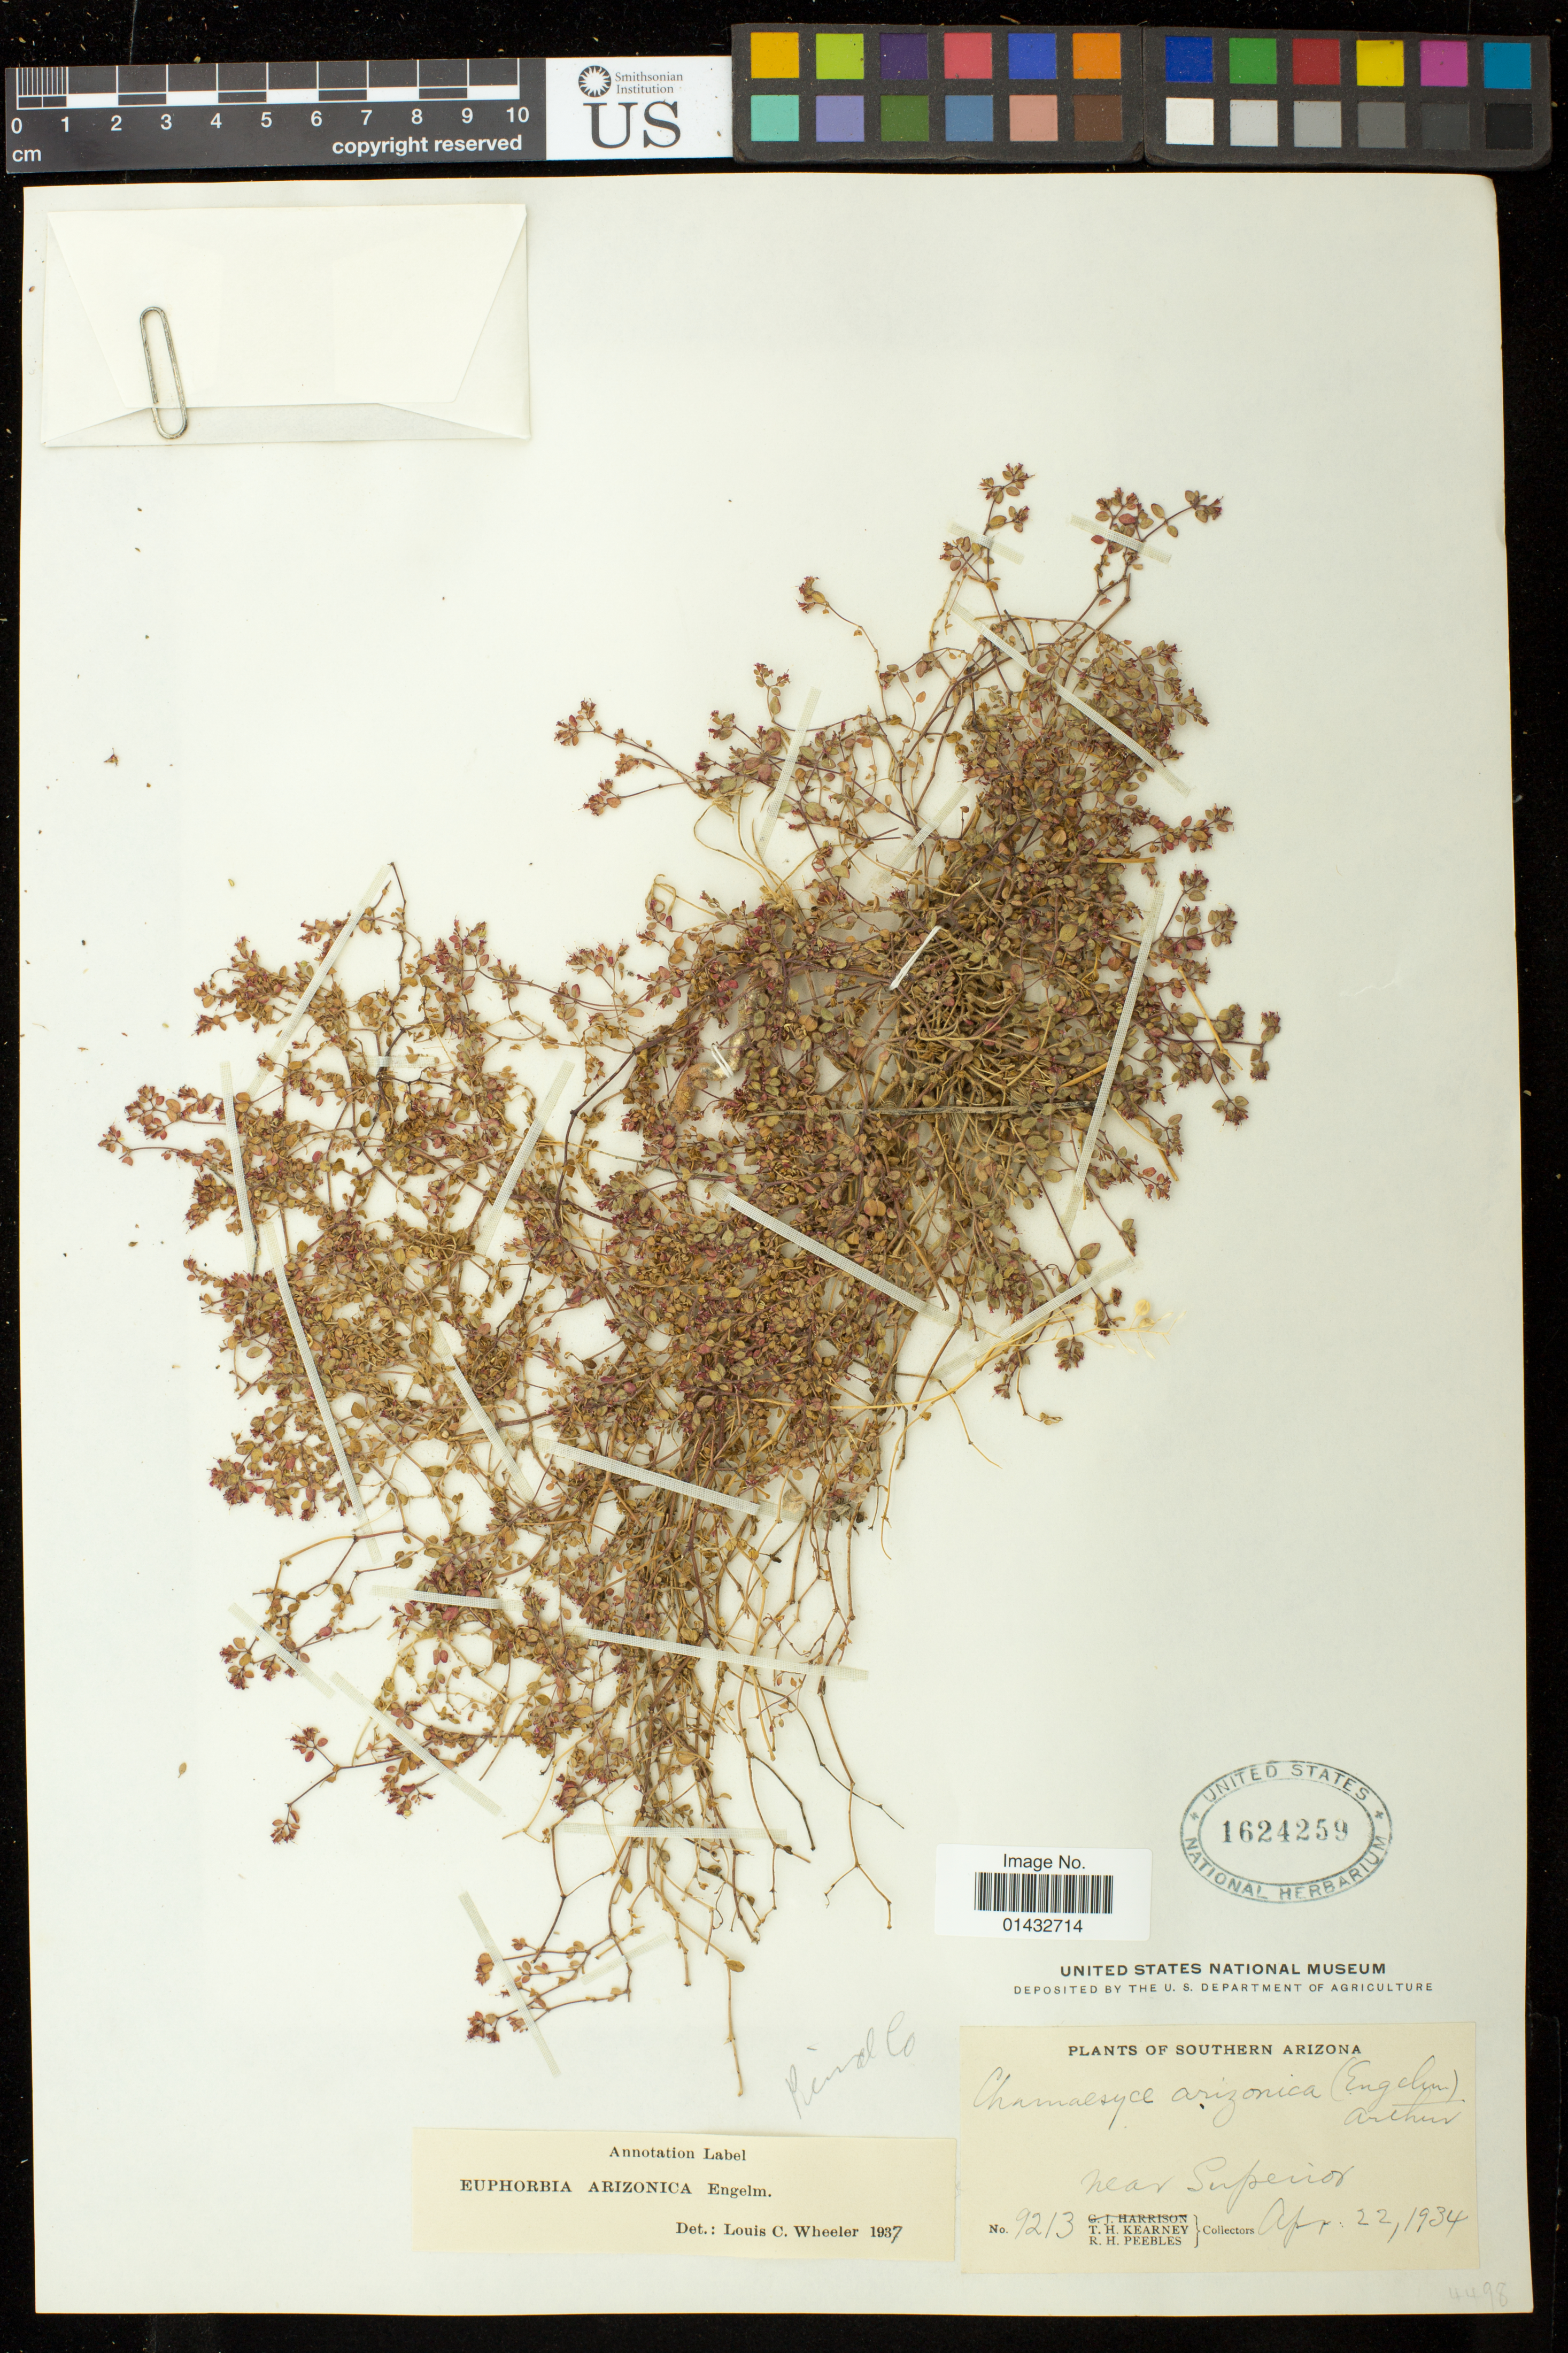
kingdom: Plantae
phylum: Tracheophyta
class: Magnoliopsida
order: Malpighiales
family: Euphorbiaceae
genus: Euphorbia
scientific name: Euphorbia arizonica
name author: Engelm.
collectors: T. H. Kearney & R. H. Peebles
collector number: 9213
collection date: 1934-04-22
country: United States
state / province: Arizona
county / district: Pinal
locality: Near Superior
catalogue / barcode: US 1624259